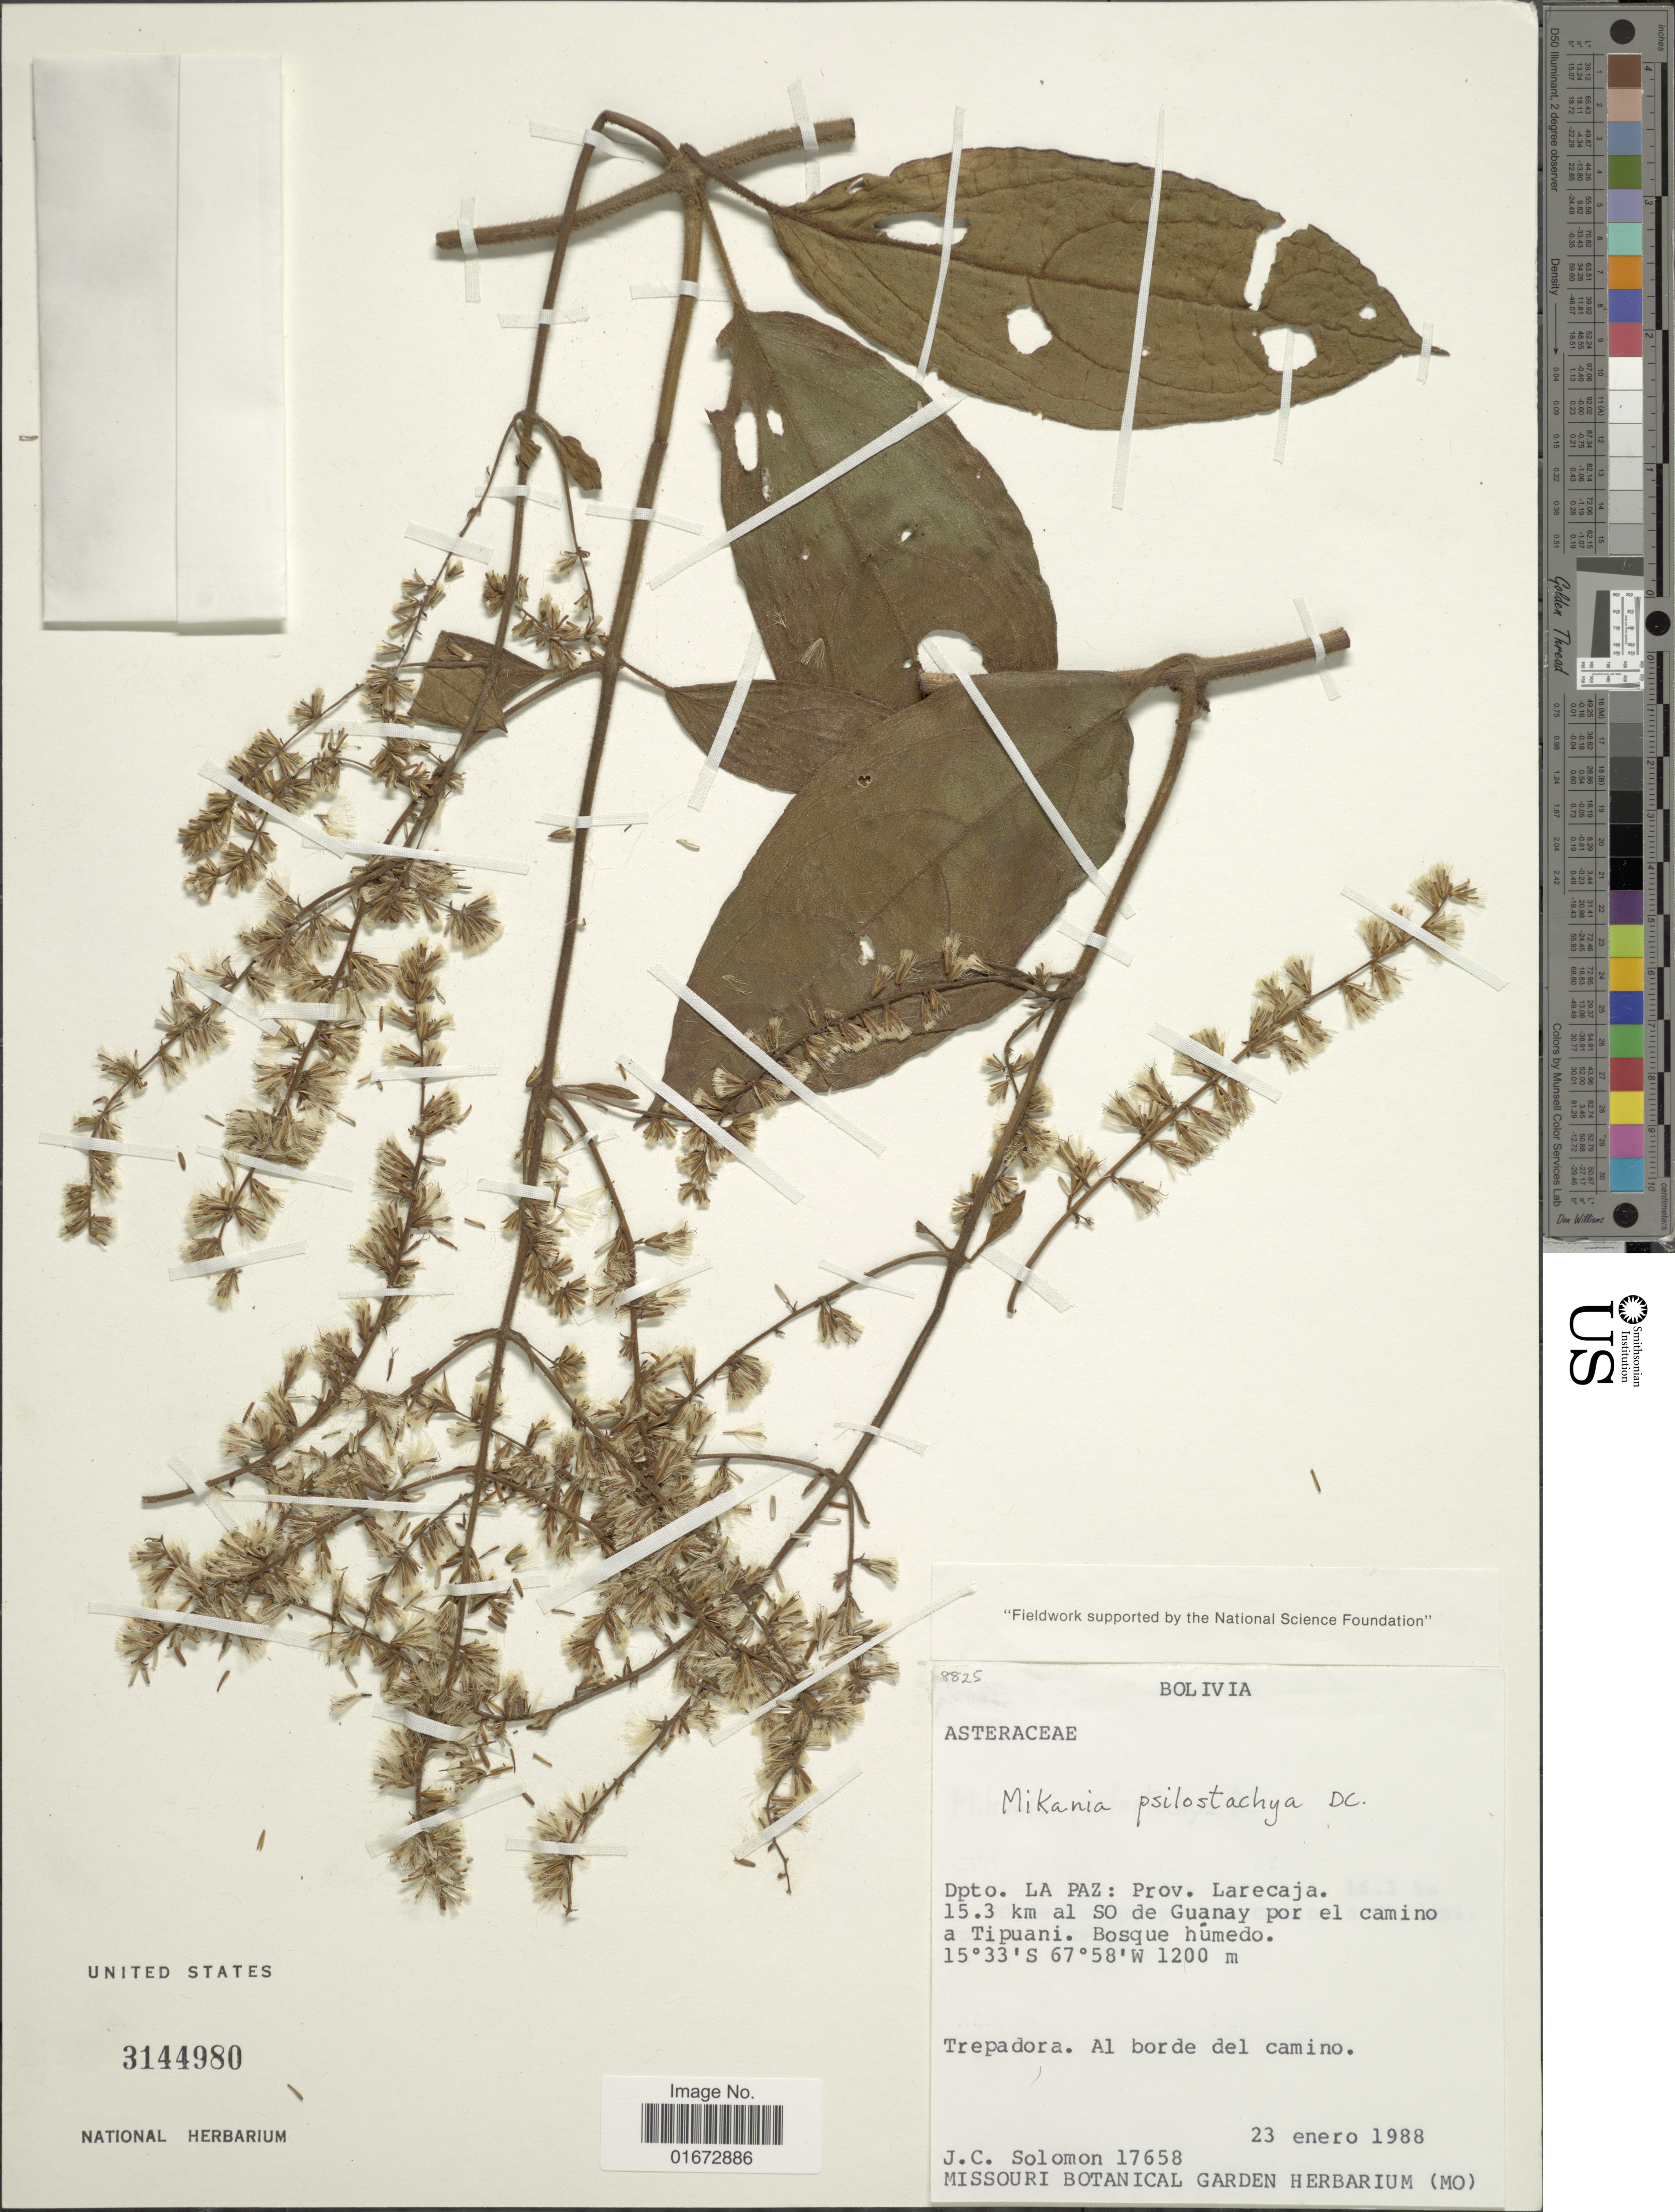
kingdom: Plantae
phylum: Tracheophyta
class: Magnoliopsida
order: Asterales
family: Asteraceae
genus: Mikania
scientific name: Mikania psilostachya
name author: DC.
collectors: J. C. Solomon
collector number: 17658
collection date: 1988-01-23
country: Bolivia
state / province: La Paz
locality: Dpto. La Paz: Prov. Larecaja. 15.3 km al SO de Guanay por el camino a Tipuani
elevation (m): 1200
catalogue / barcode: US 3144980